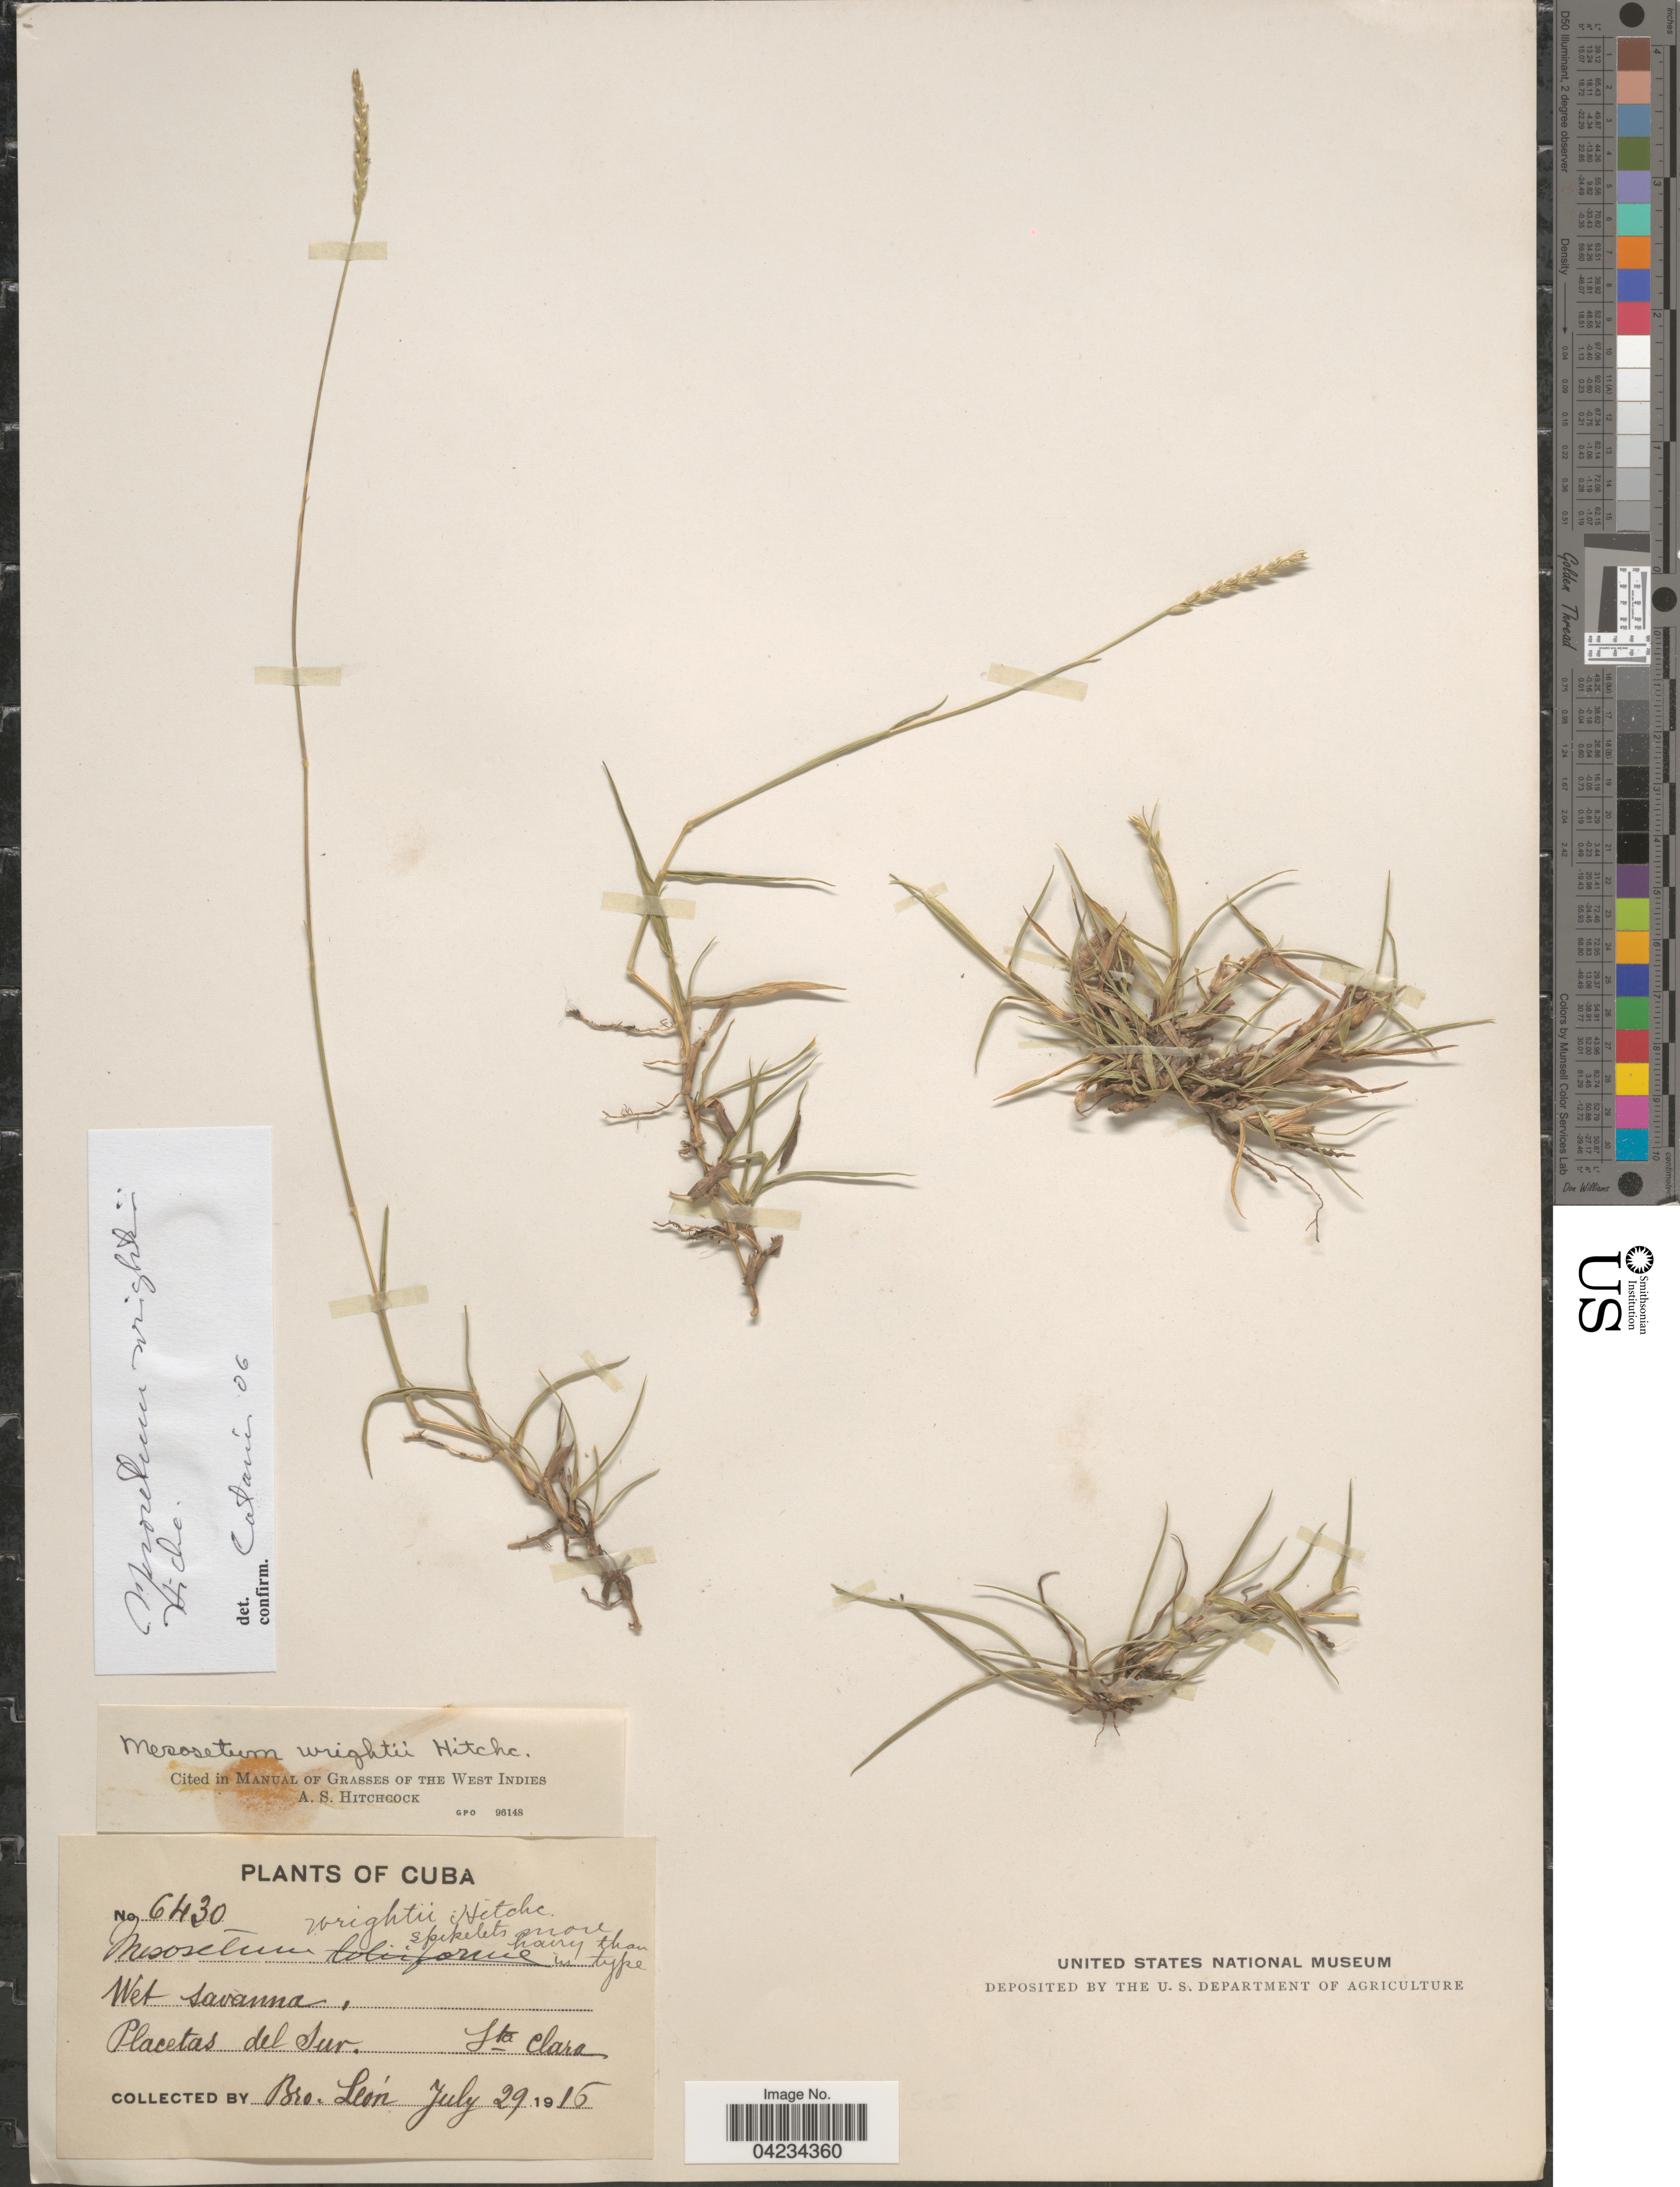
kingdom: Plantae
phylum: Tracheophyta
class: Liliopsida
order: Poales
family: Poaceae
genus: Mesosetum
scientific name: Mesosetum wrightii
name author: Hitchc.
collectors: Bro. León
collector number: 6430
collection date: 1915-07-29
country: Cuba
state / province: Las Villas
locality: Wet savanna, Placetas del Sur. Sta Clara.